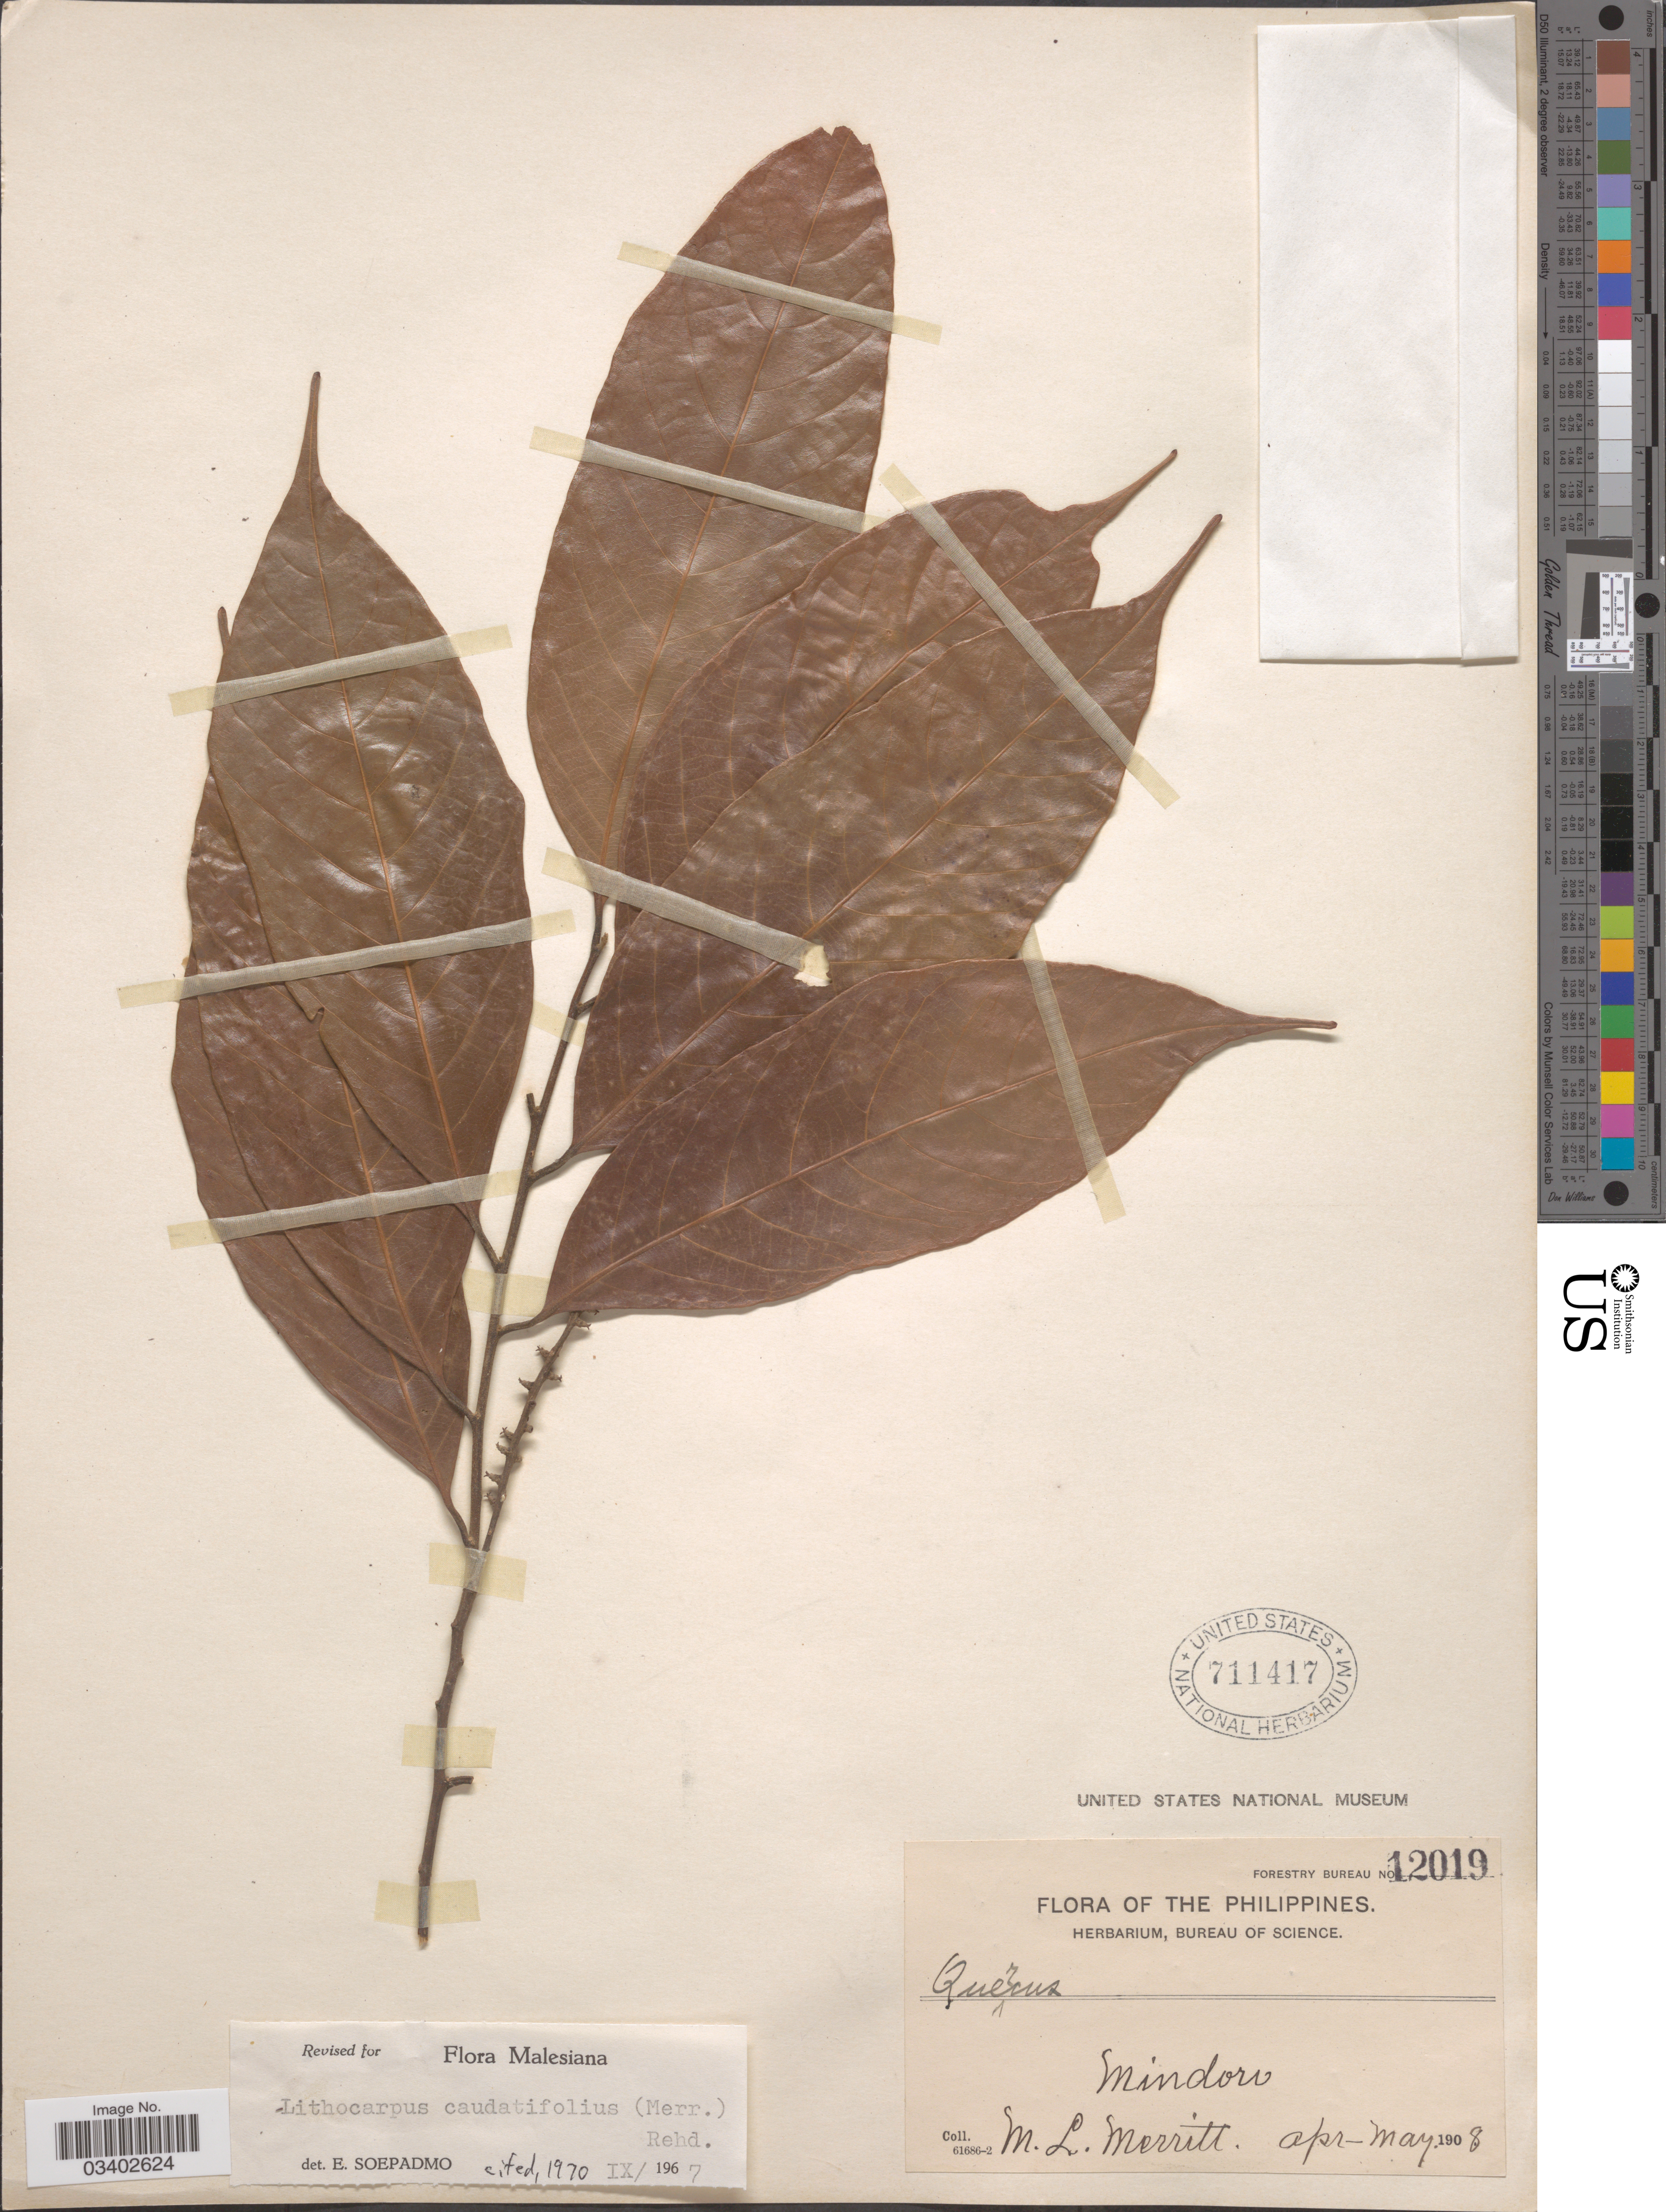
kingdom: Plantae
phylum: Tracheophyta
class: Magnoliopsida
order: Fagales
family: Fagaceae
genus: Lithocarpus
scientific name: Lithocarpus caudatifolius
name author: (Merr.) Rehder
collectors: M. L. Merritt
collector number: Forestry Bureau 12019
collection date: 1908-04/1908-05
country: Philippines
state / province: Mimaropa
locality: Mindoro.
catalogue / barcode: US 711417